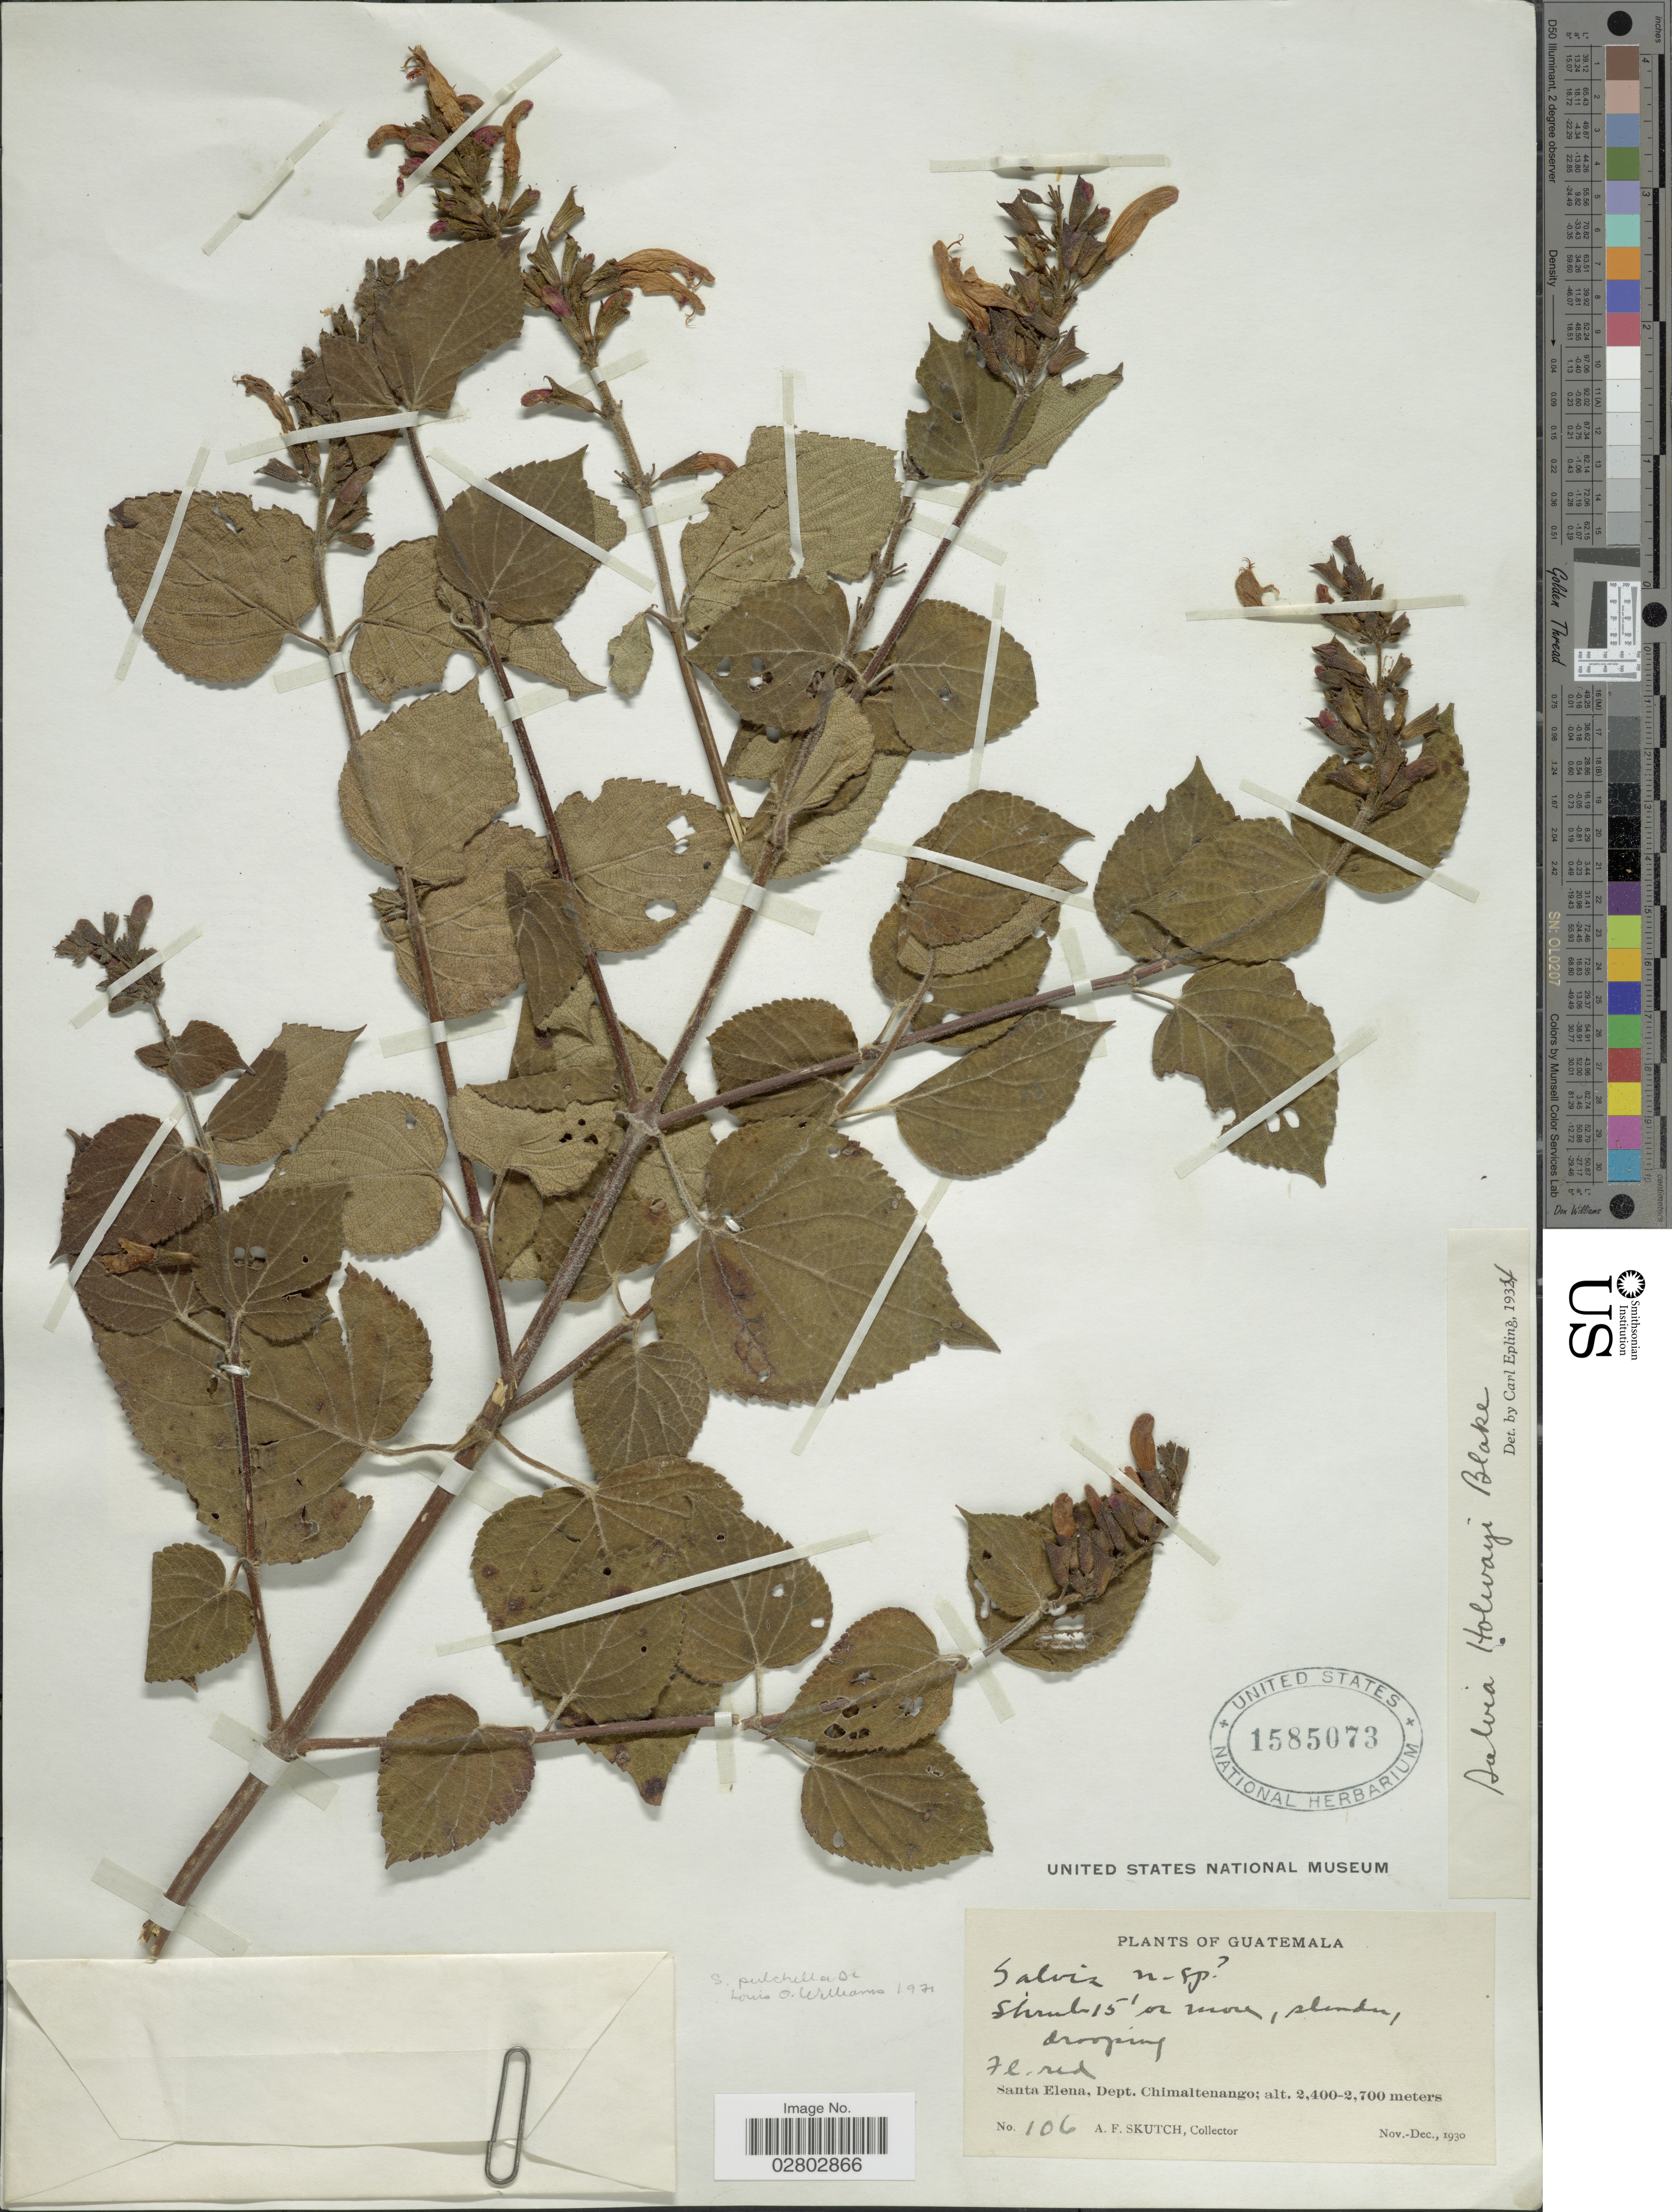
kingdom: Plantae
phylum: Tracheophyta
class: Magnoliopsida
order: Lamiales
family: Lamiaceae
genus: Salvia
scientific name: Salvia pulchella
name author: DC.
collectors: A. F. Skutch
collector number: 106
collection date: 1930-11/1930-12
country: Guatemala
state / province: Chimaltenango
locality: Santa Elena, Dept. Chimaltenango.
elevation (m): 2400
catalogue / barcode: US 1585073